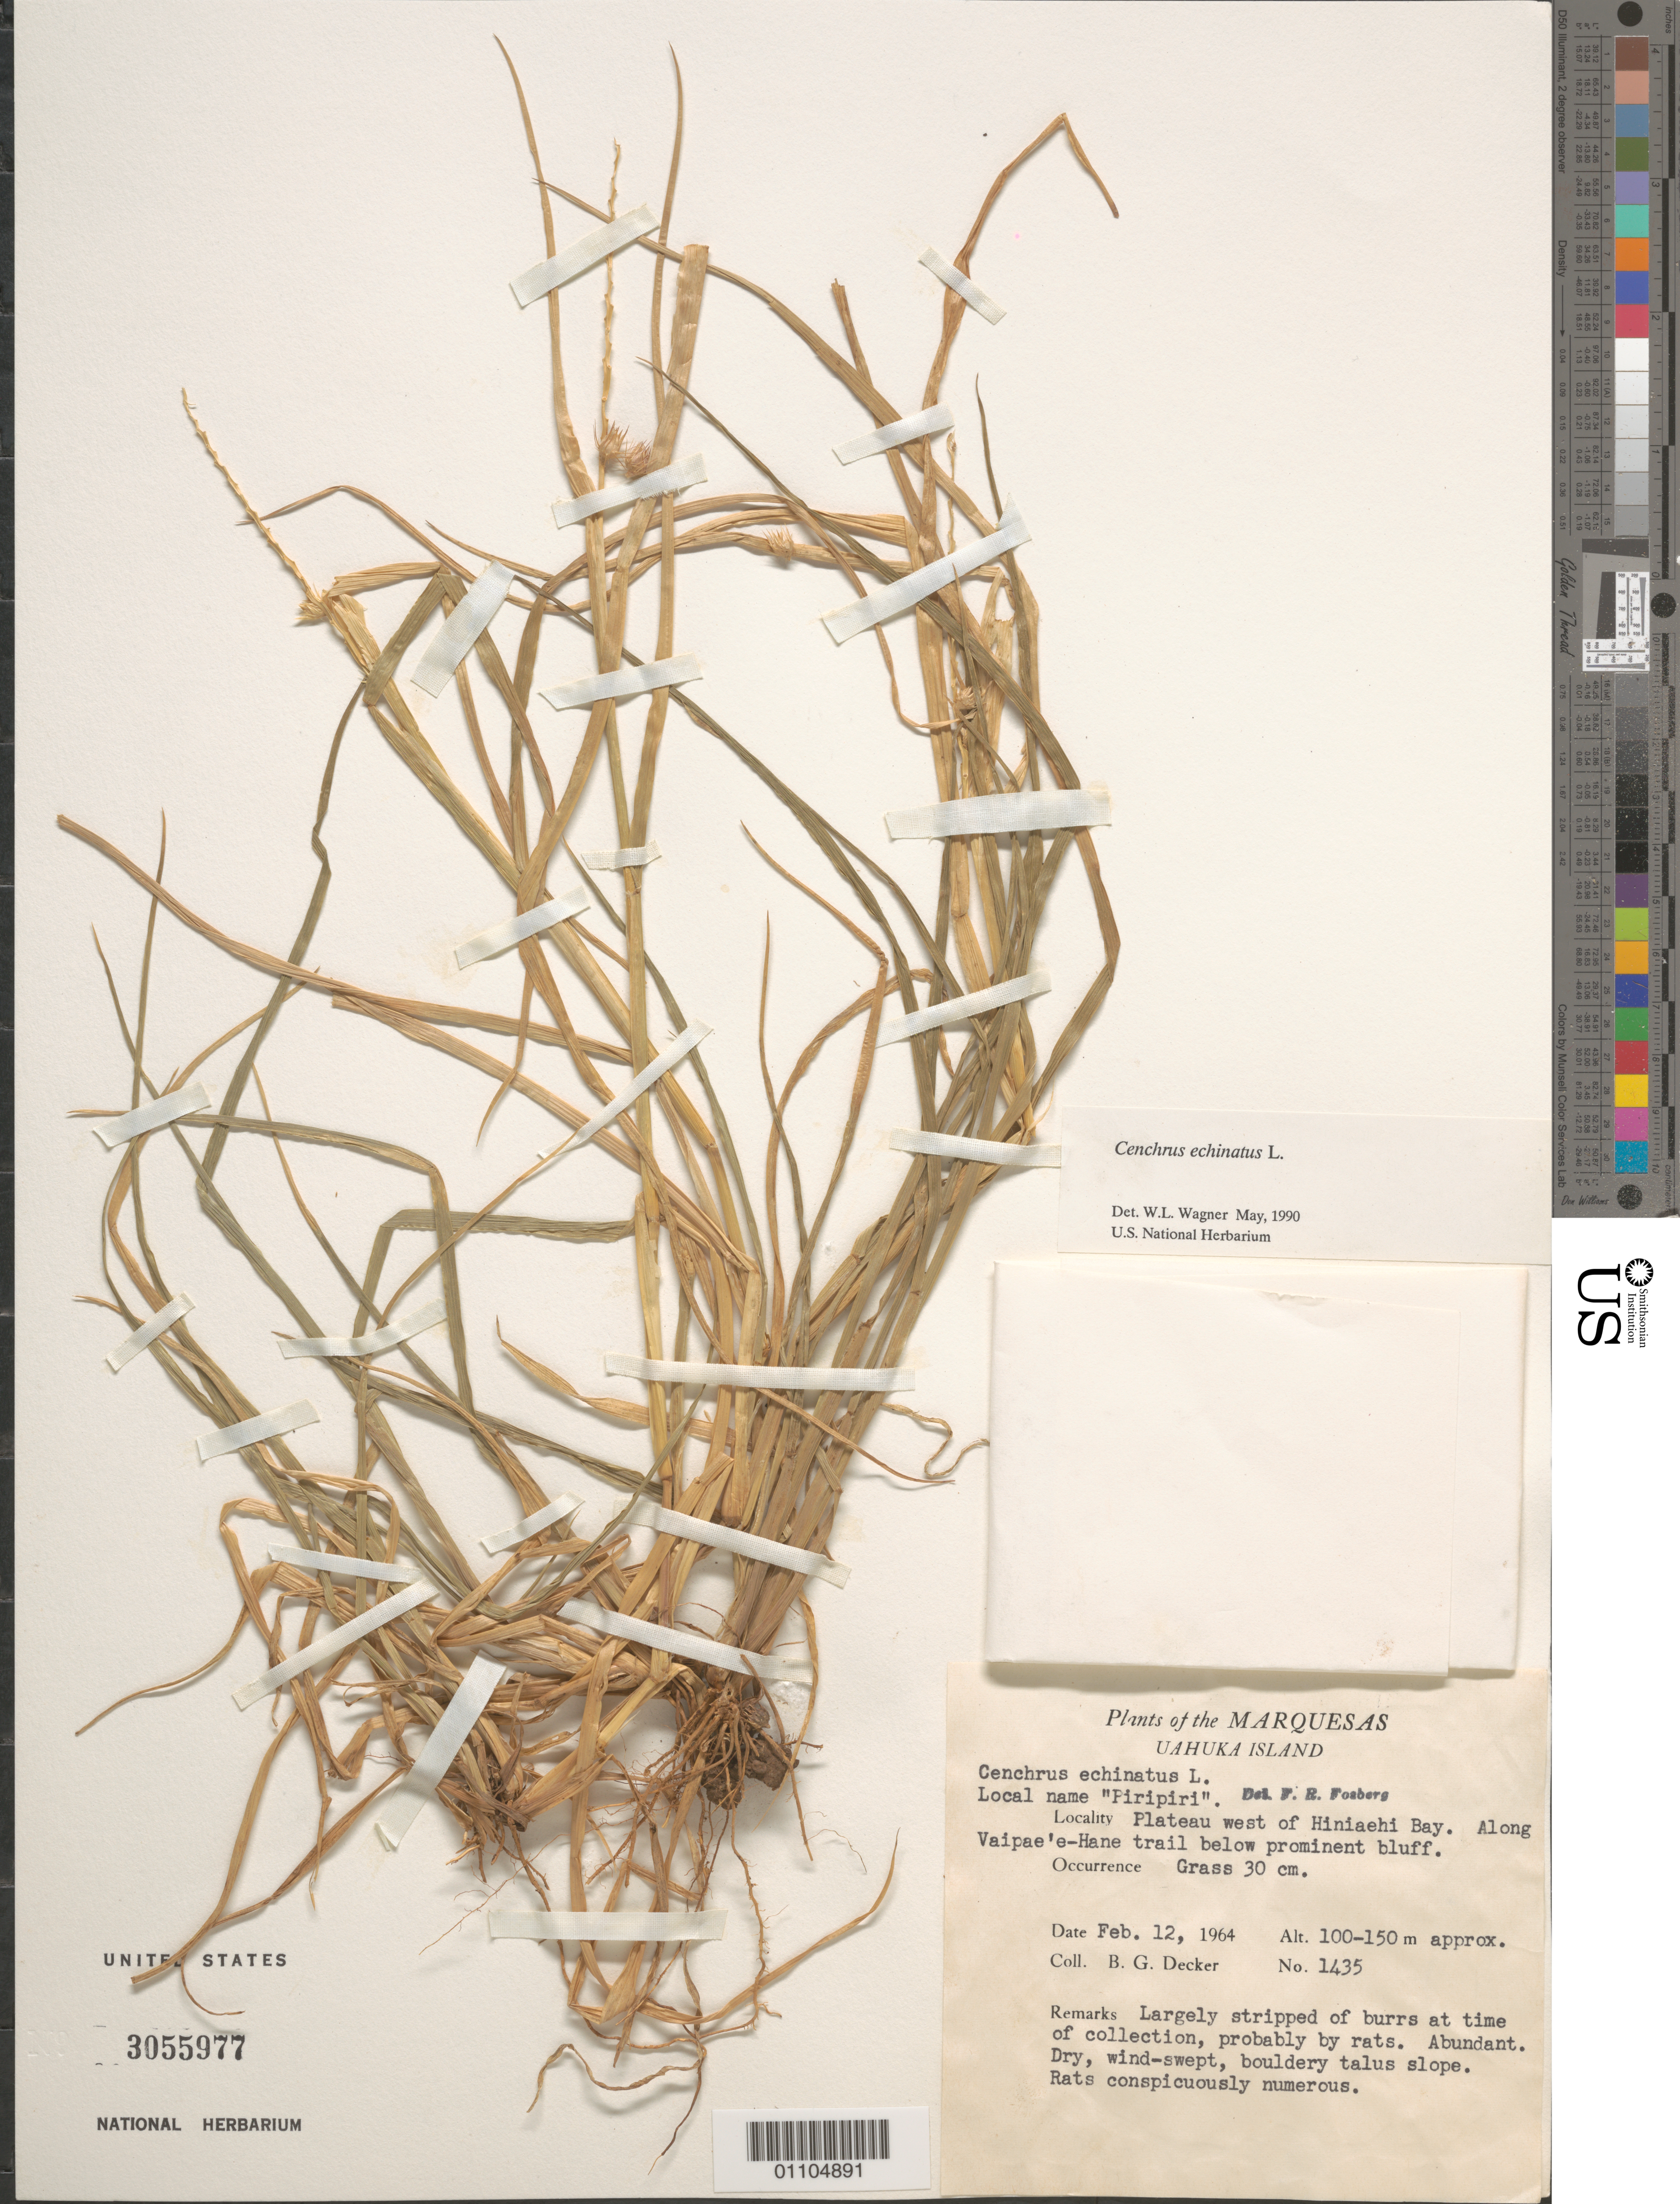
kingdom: Plantae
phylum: Tracheophyta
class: Liliopsida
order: Poales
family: Poaceae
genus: Cenchrus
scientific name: Cenchrus echinatus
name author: L.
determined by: Wagner, W. L., (BOT), Smithsonian Institution - National Museum of Natural History (UNITED STATES)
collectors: B. G. Decker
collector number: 1435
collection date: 1964-02-12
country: French Polynesia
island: Ua Huka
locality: Plateau W of Hiniaehi Bay, along Vaipae'e-Hane Trail, below prominent bluff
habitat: Dry, wind-swept, bouldery talus slope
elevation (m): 100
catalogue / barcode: US 3055977